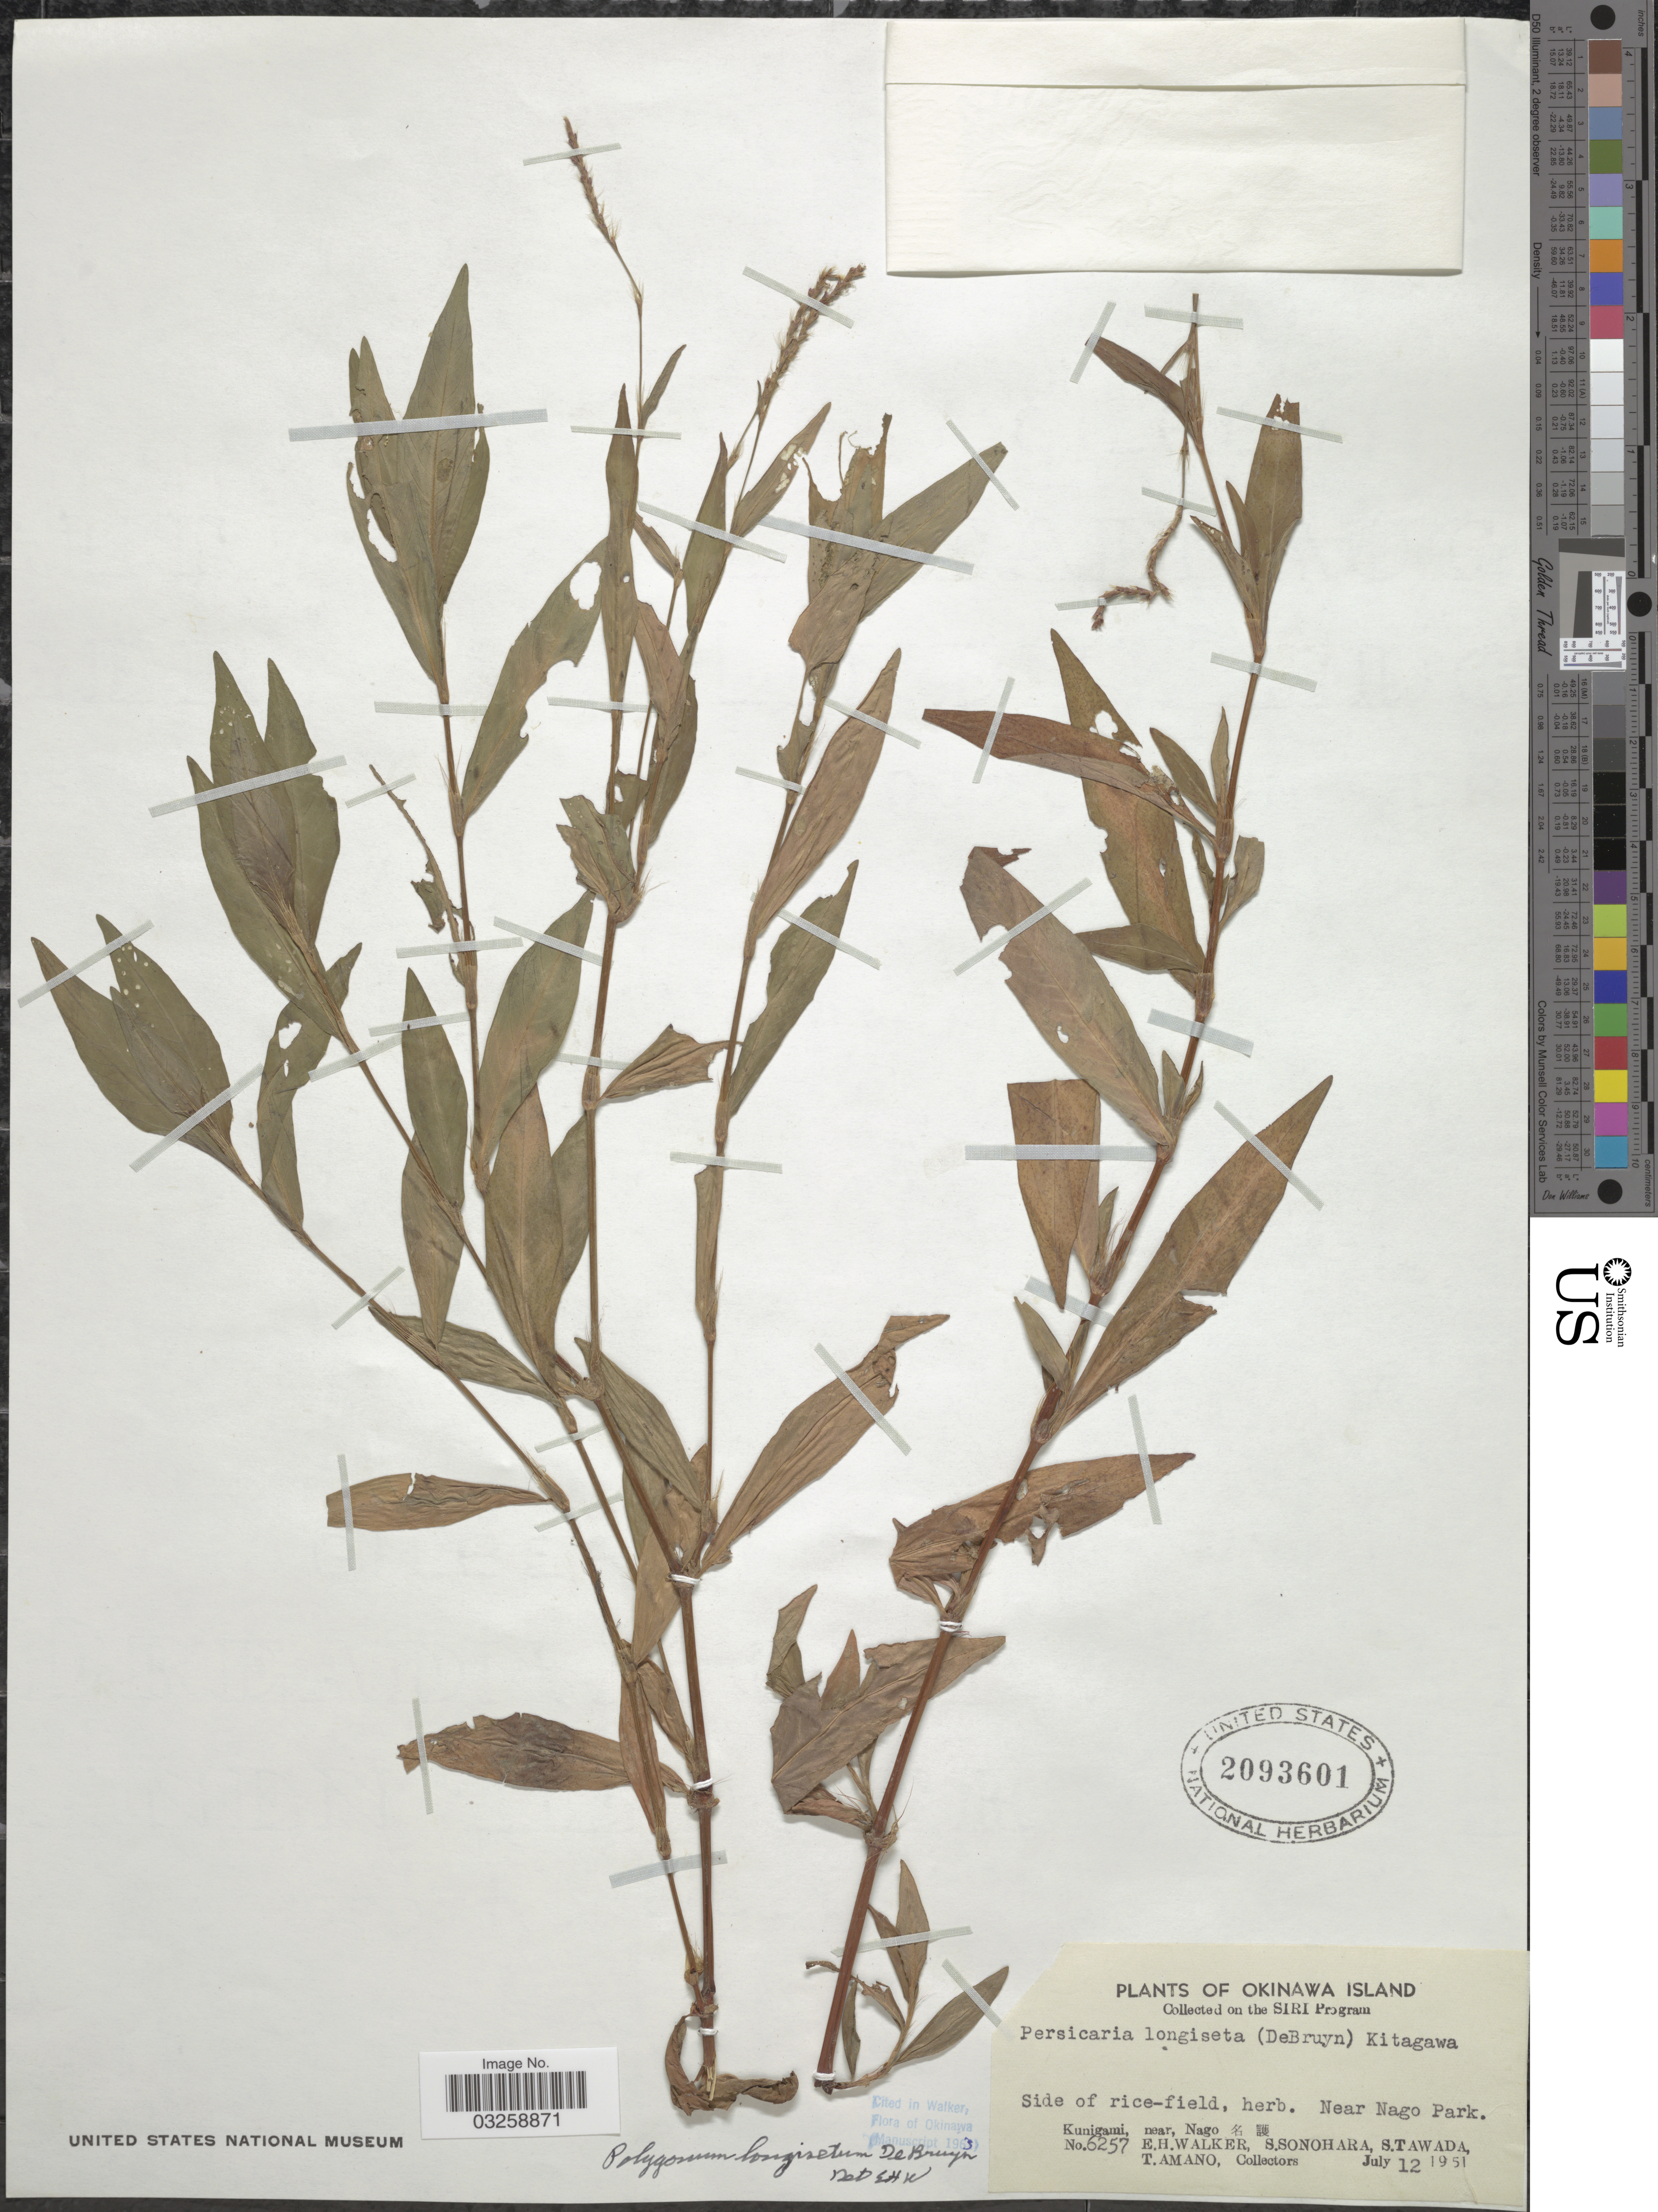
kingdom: Plantae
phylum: Tracheophyta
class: Magnoliopsida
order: Caryophyllales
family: Polygonaceae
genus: Polygonum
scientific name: Polygonum longisetum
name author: Bruijn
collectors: E. H. Walker, S. Sonohara, S. Tawada & T. Amano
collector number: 6257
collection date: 1951-07-12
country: Japan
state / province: Okinawa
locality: Okinawa Island. Near Nago Park. Kunigami, near Nago X.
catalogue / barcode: US 2093601